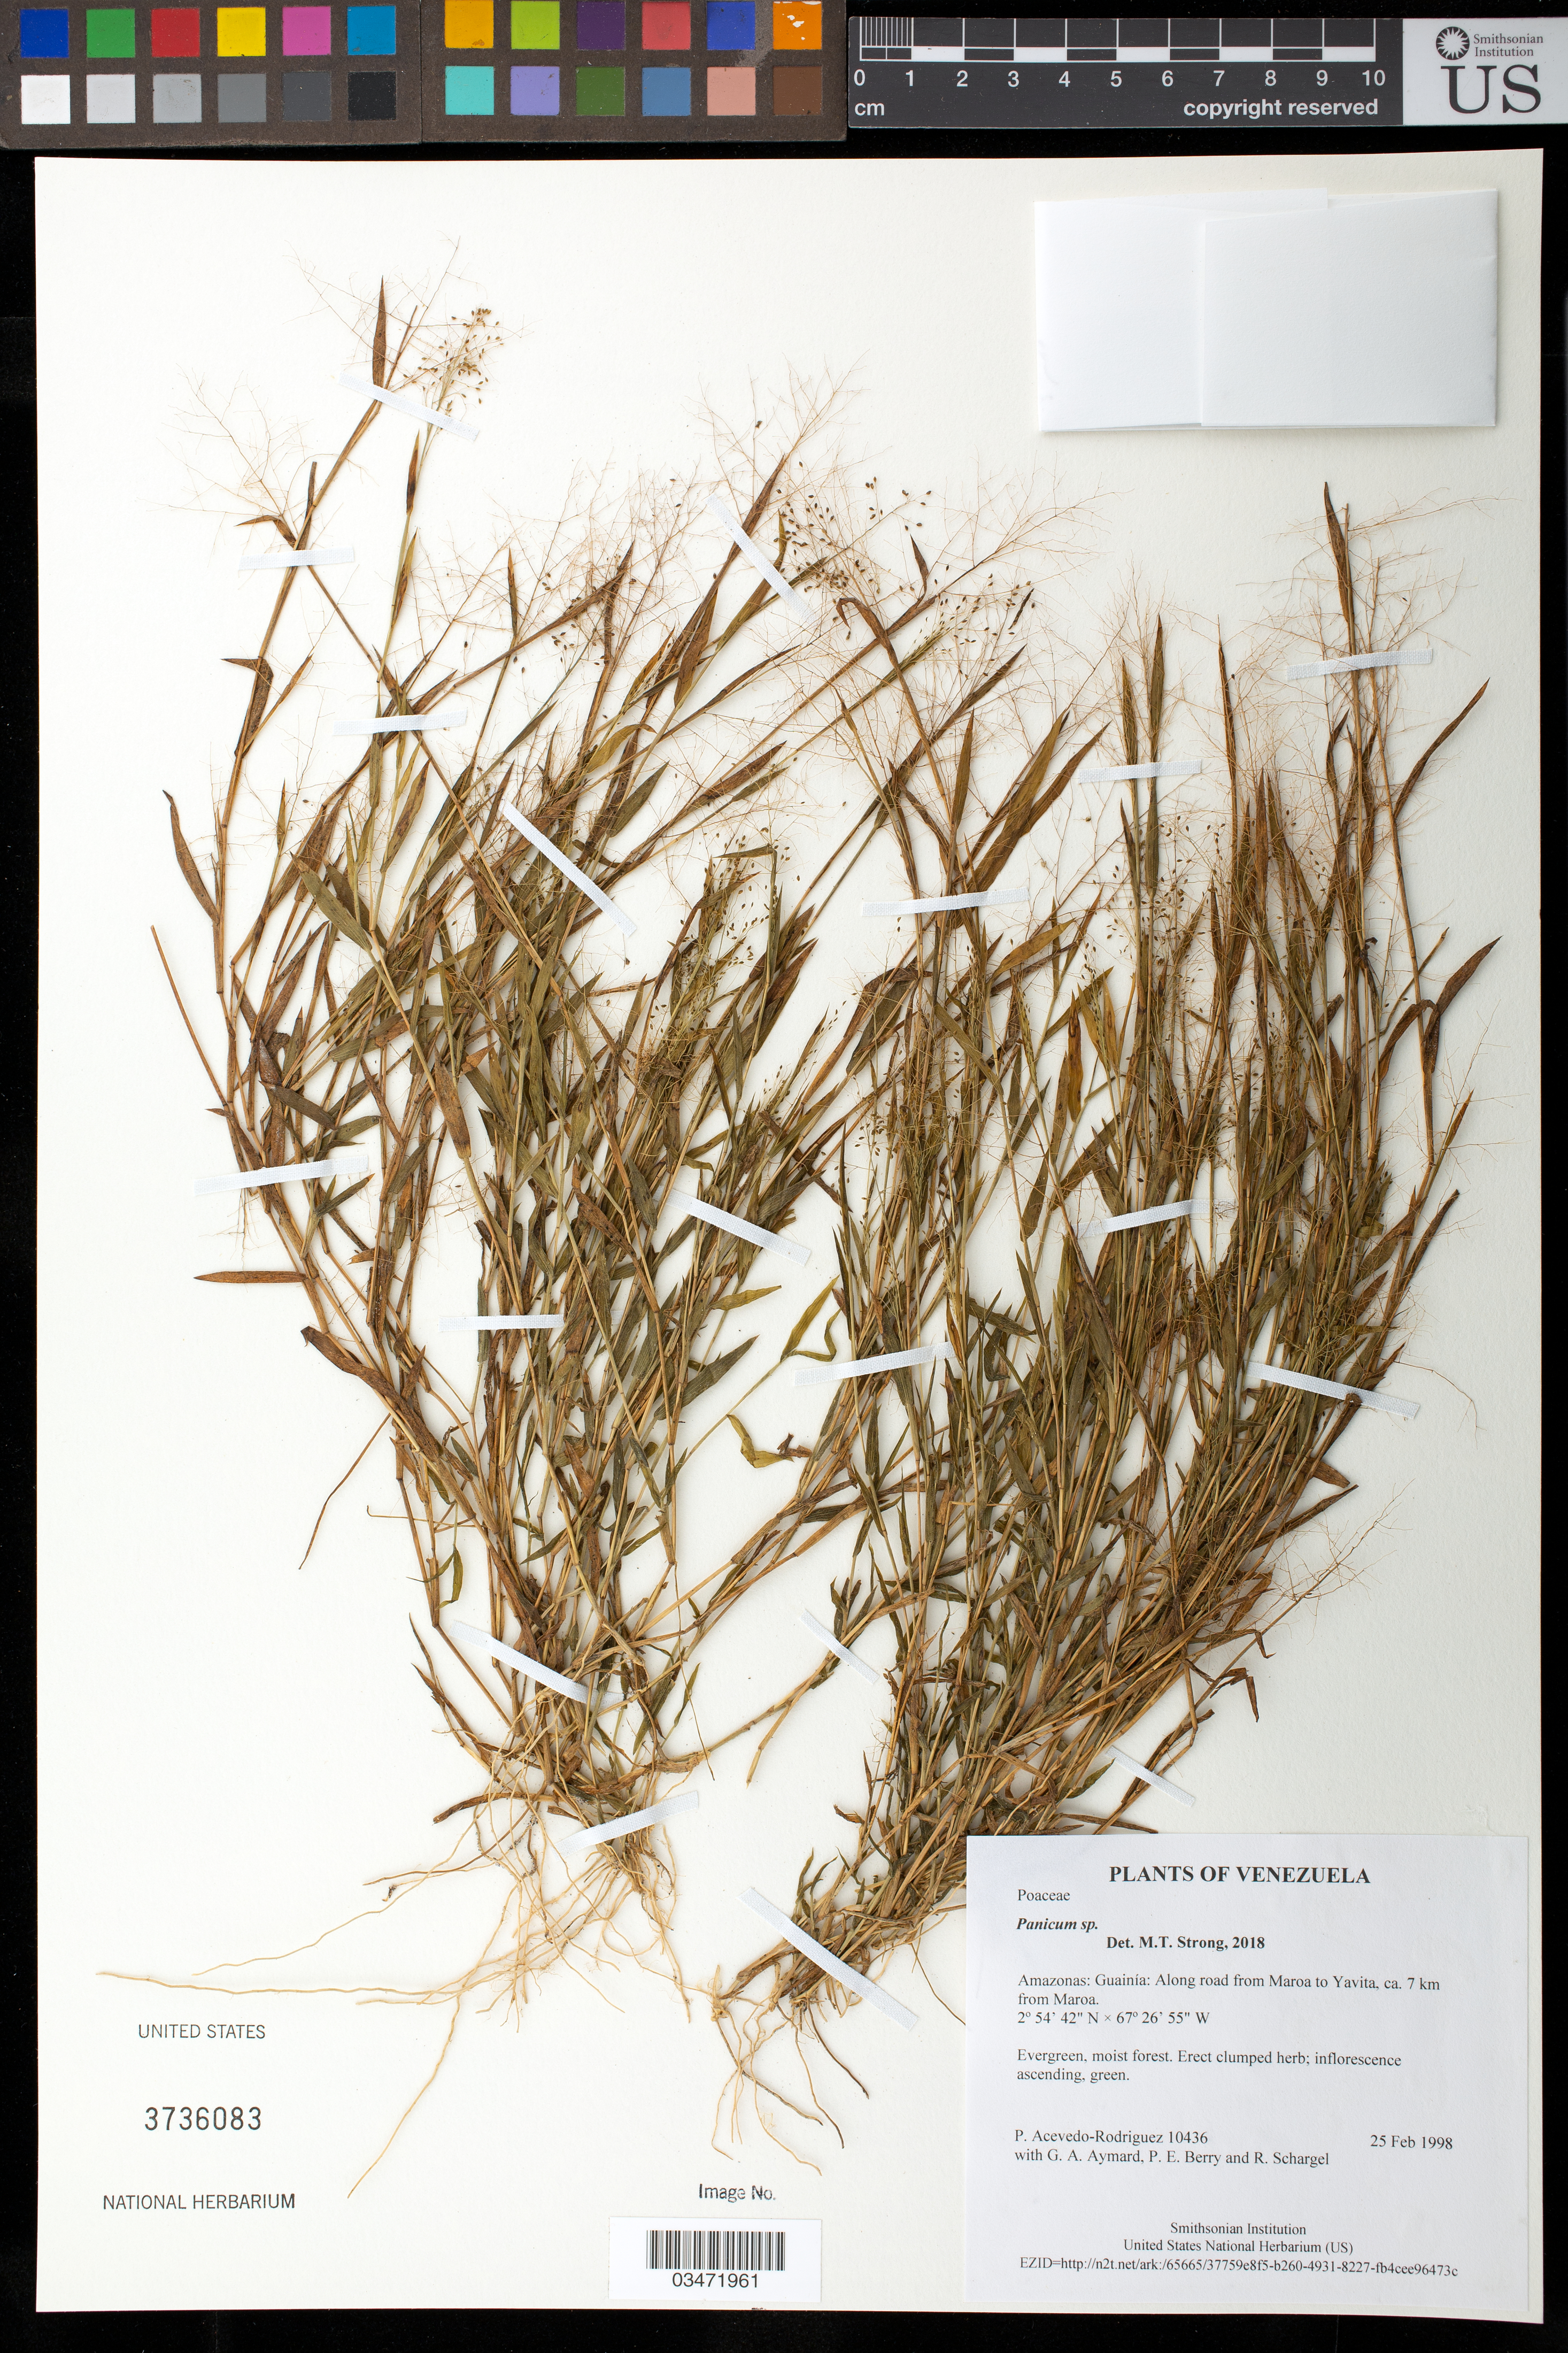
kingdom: Plantae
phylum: Tracheophyta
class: Liliopsida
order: Poales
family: Poaceae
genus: Panicum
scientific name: Panicum sp.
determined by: Strong, Mark T., (BOT), Smithsonian Institution - National Museum of Natural History (UNITED STATES)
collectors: P. Acevedo-Rodr., G. A. Aymard, P. E. Berry & R. Schargel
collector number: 10436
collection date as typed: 25 Feb 1998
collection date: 1998-02-25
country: Venezuela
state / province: Amazonas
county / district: Maroa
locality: Along road from Maroa to Yavita, ca. 7 km from Maroa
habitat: Evergreen, moist forest.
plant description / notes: US, MO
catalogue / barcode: US 3736083